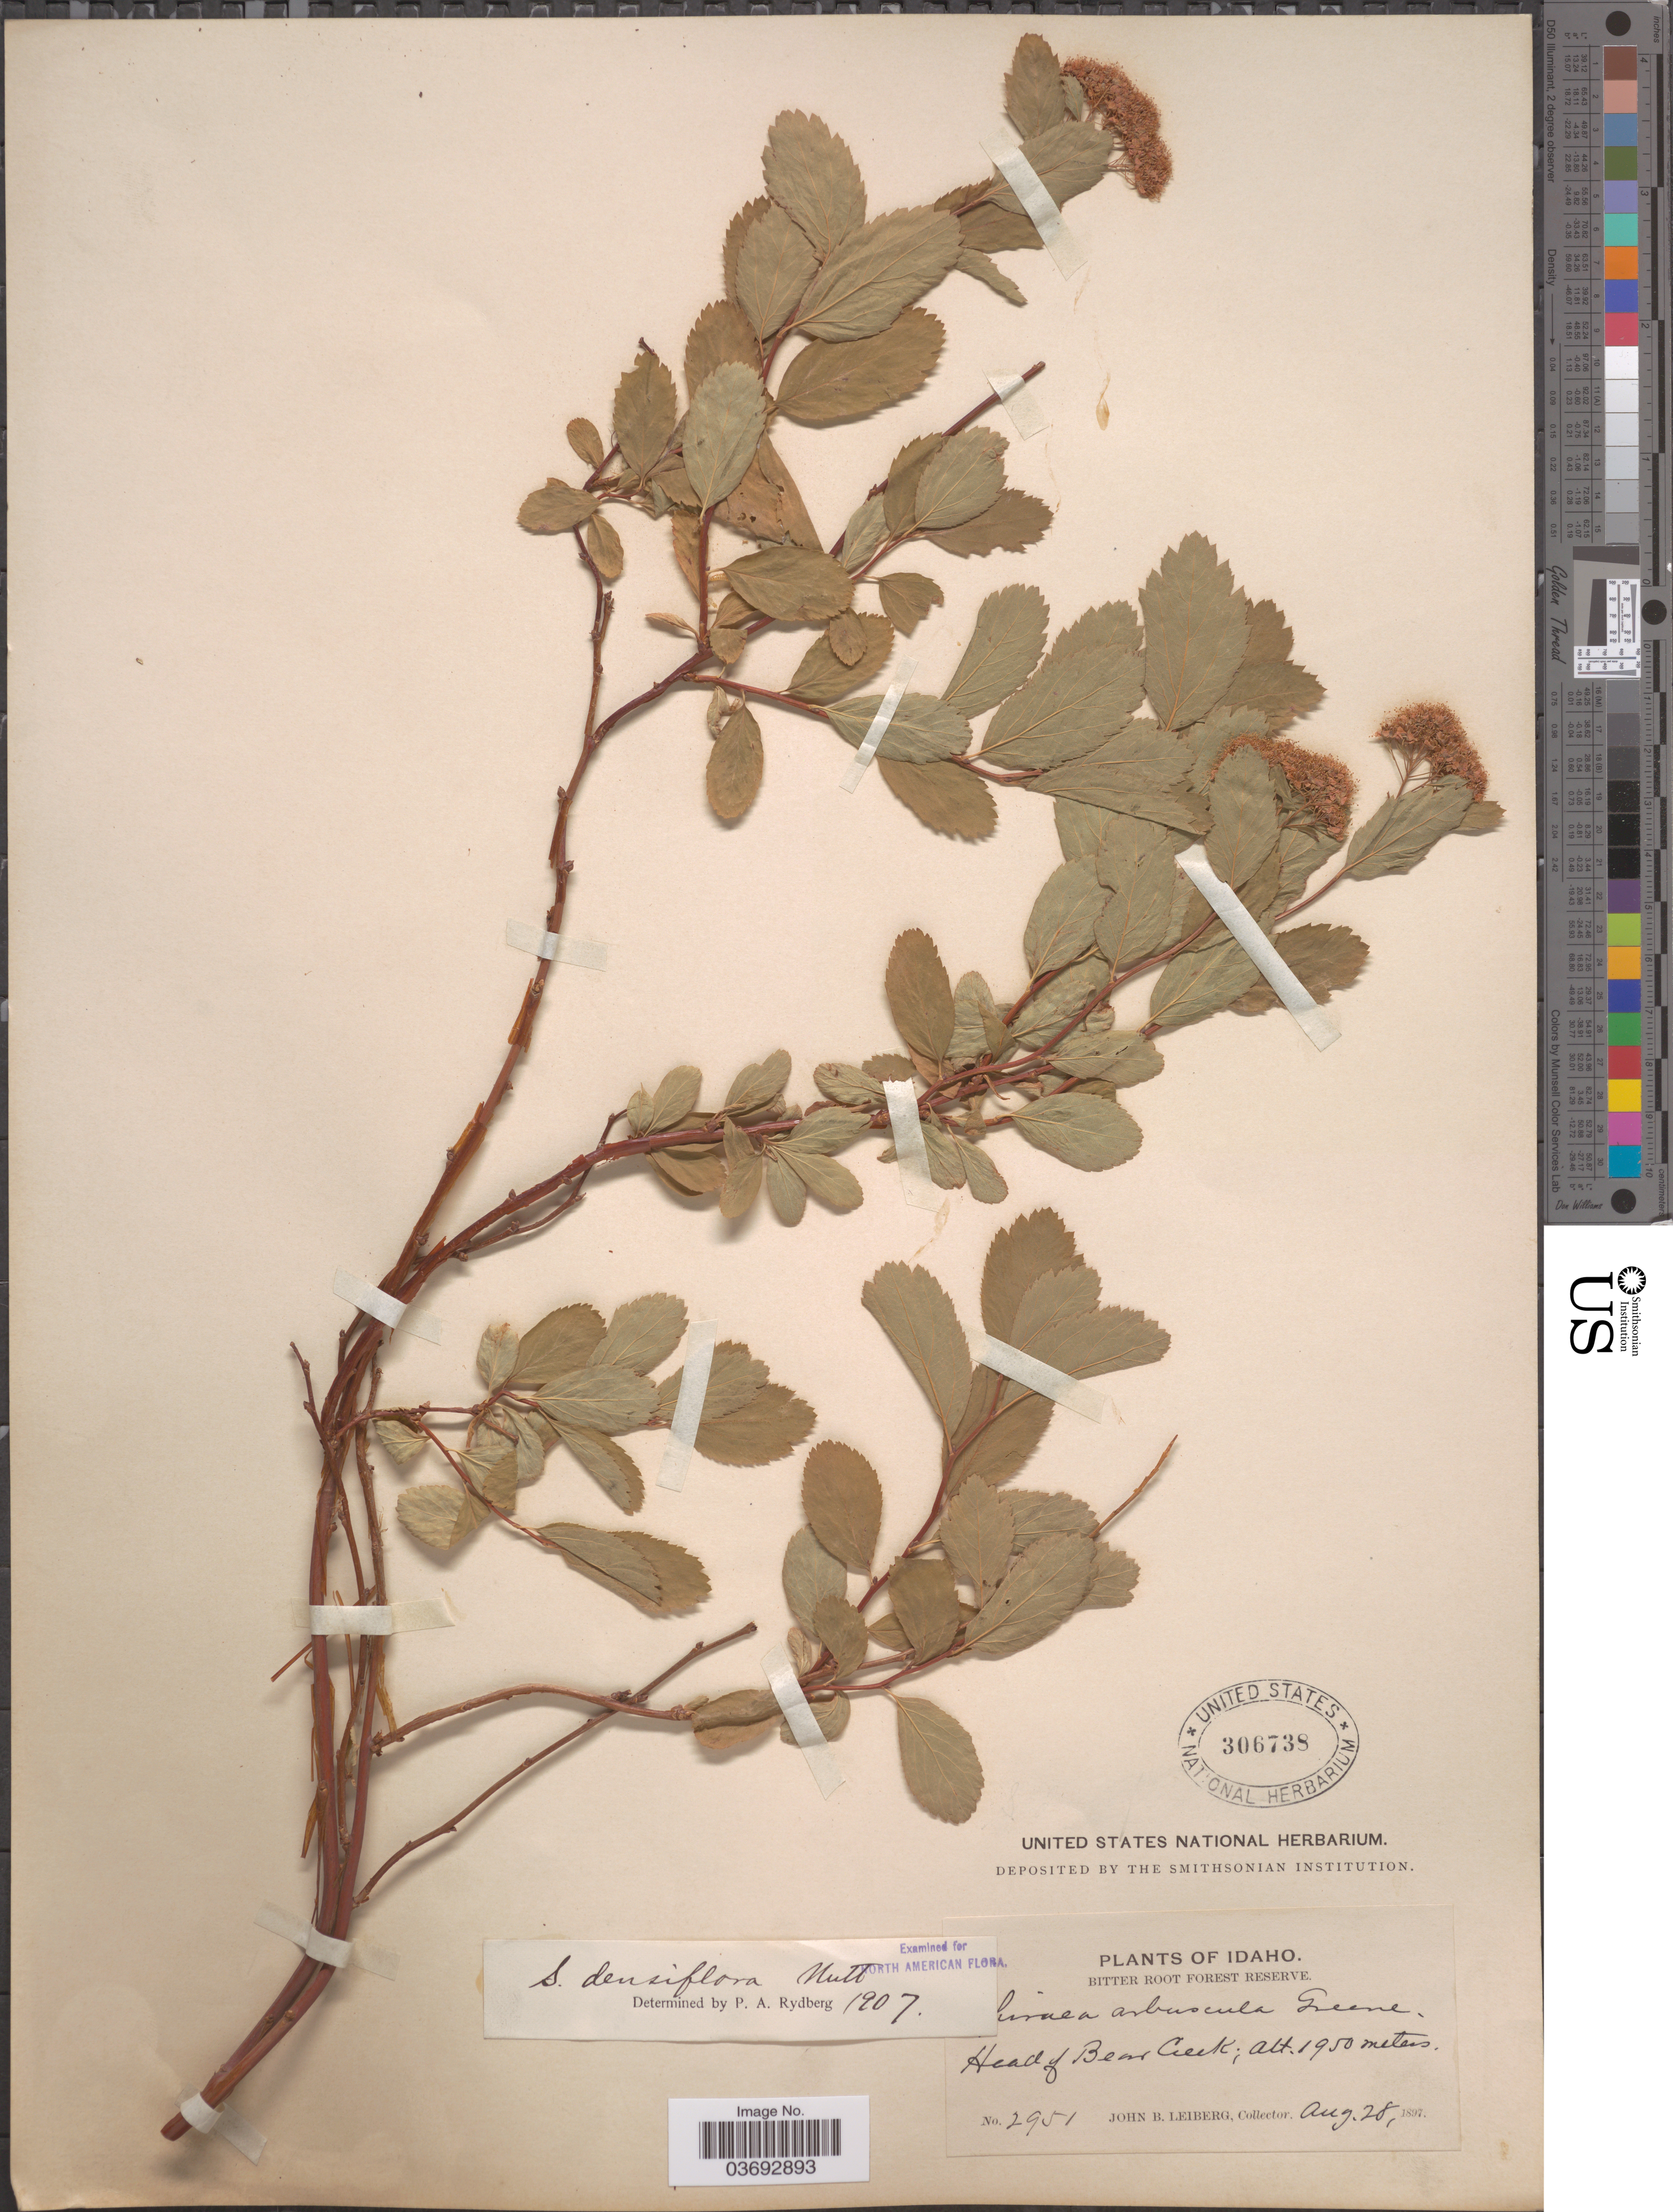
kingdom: Plantae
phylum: Tracheophyta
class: Magnoliopsida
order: Rosales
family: Rosaceae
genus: Spiraea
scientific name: Spiraea splendens var. splendens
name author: Baumann ex K. Koch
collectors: J. B. Leiberg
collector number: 2951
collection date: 1897-08-28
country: United States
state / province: Idaho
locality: Bitter Root Forest Reserve. Head of Bear Creek.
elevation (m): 1950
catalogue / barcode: US 306738